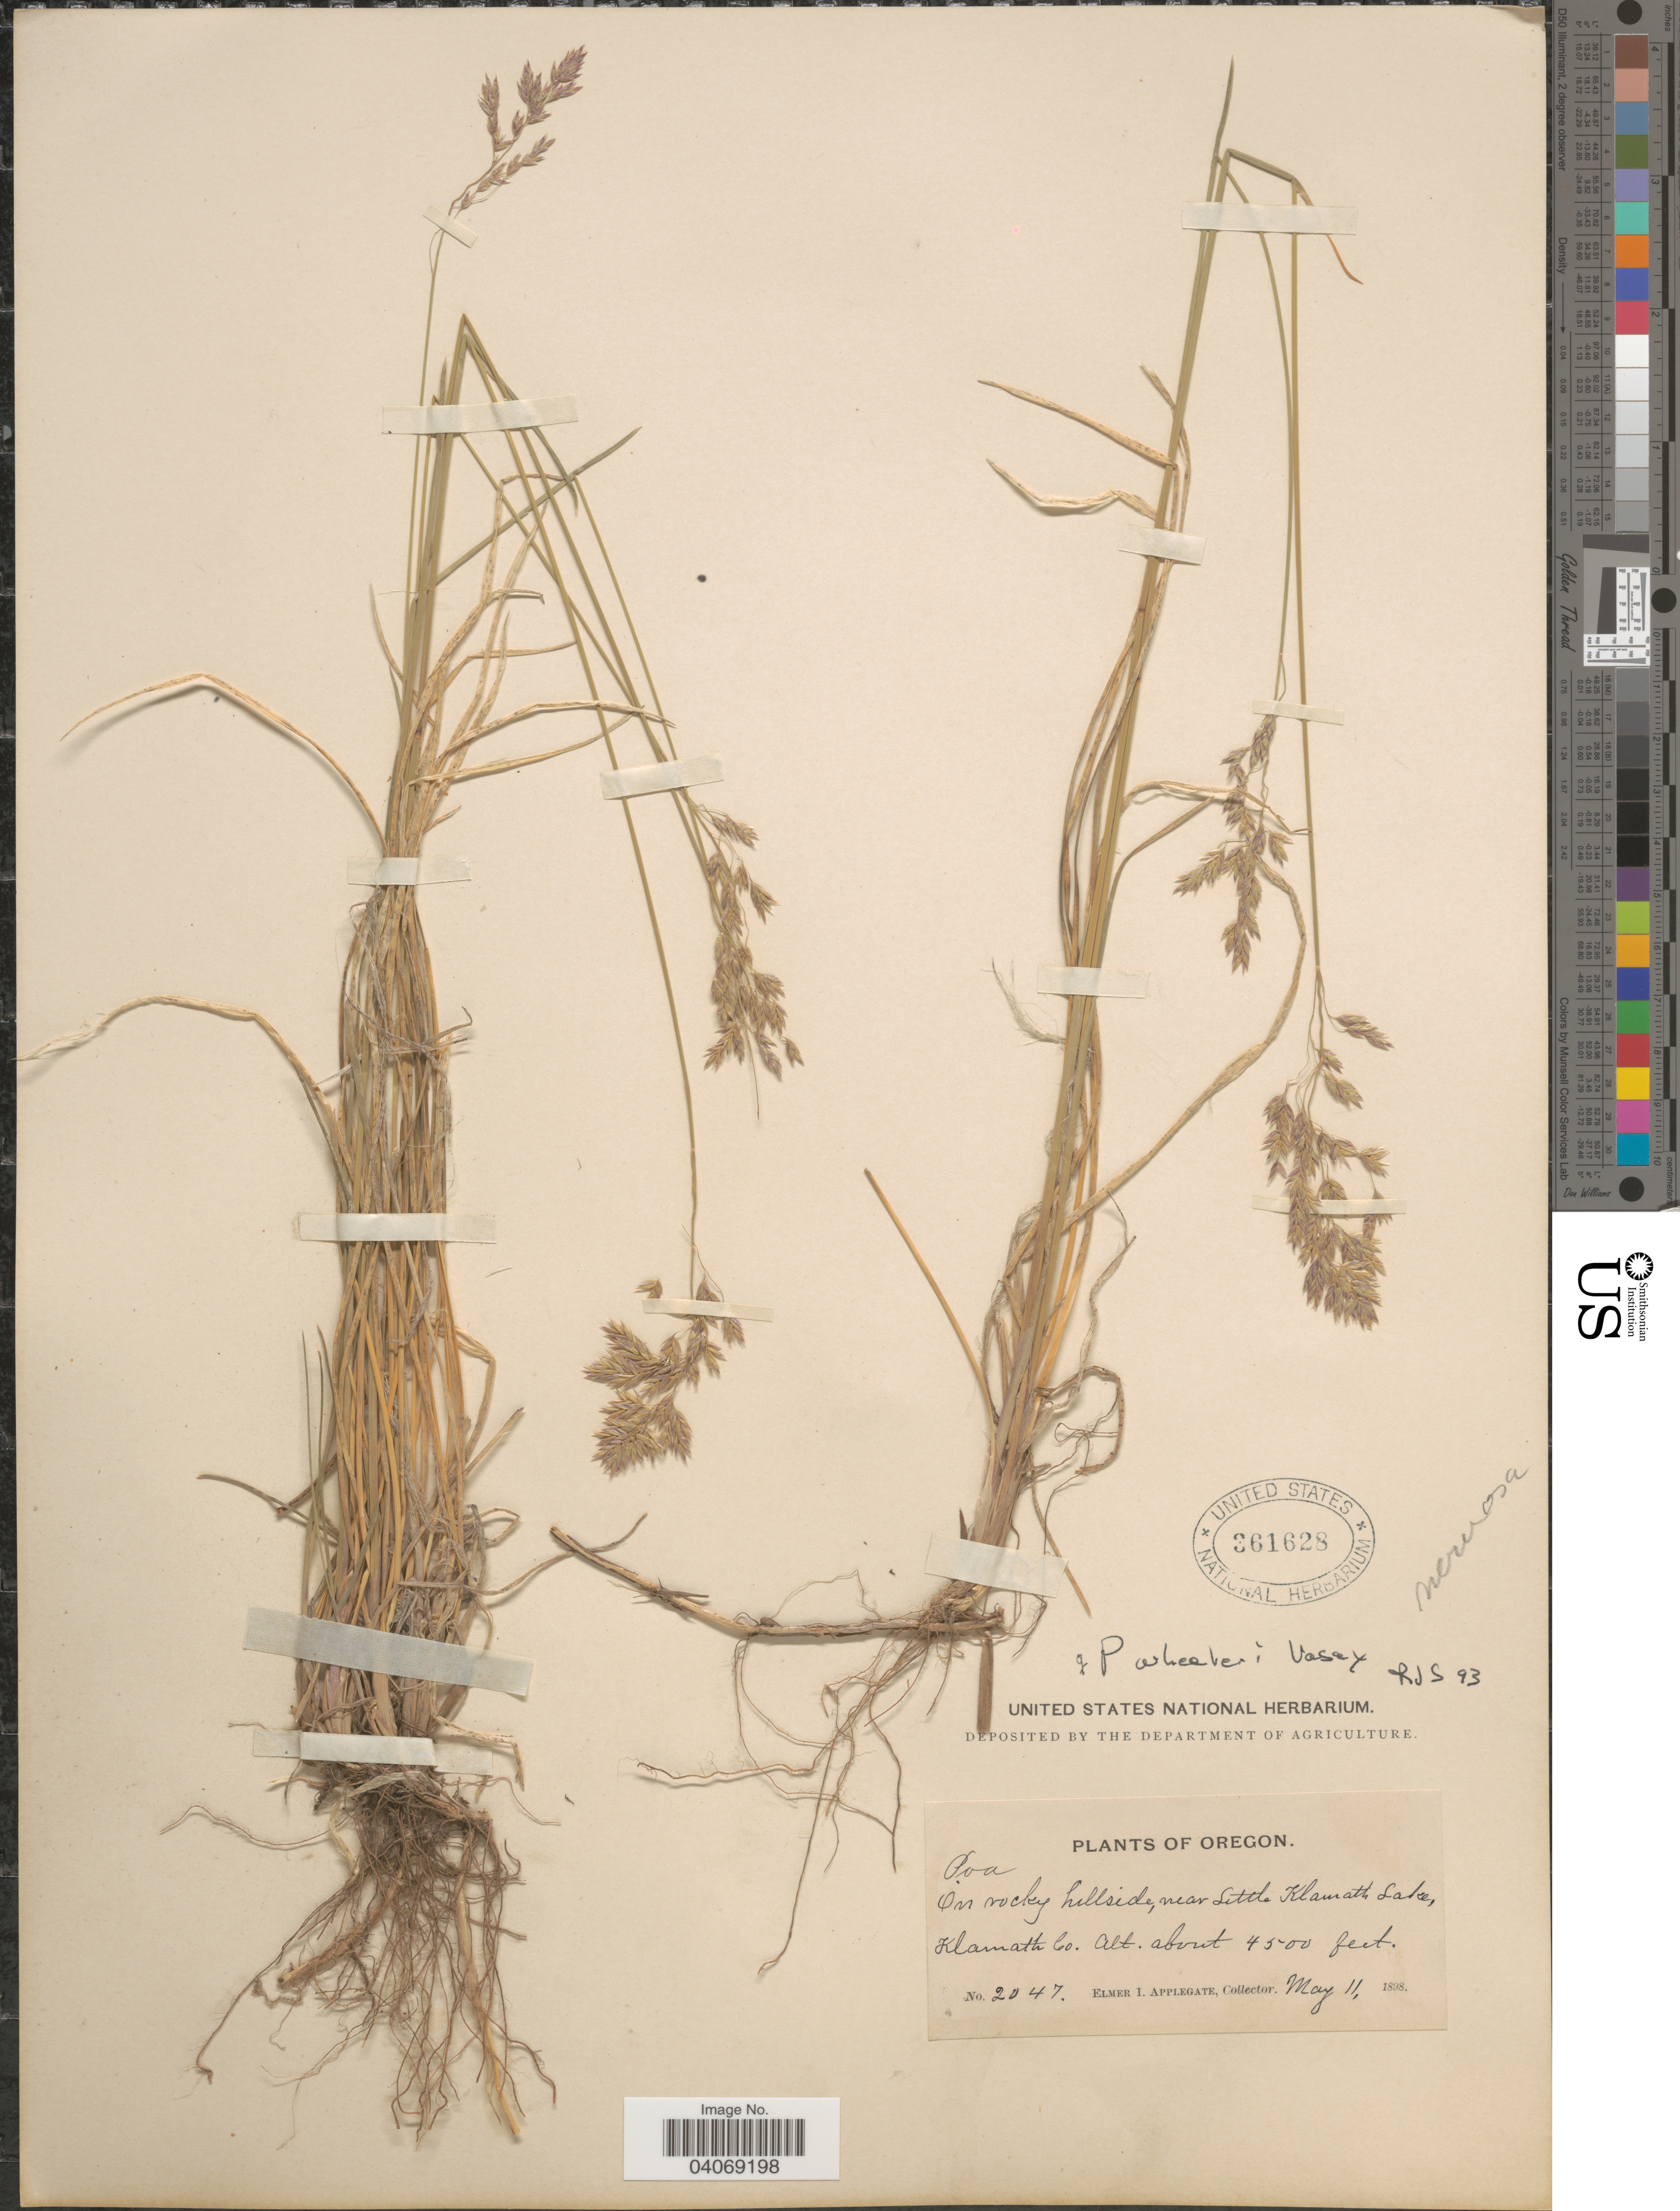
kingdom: Plantae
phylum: Tracheophyta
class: Liliopsida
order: Poales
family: Poaceae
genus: Poa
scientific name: Poa wheeleri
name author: Vasey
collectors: E. I. Applegate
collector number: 2047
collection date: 1898-05-11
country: United States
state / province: Oregon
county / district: Klamath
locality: On rocky hillside, near Little Klamath Lake, Klamath Co.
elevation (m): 1372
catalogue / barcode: US 361628